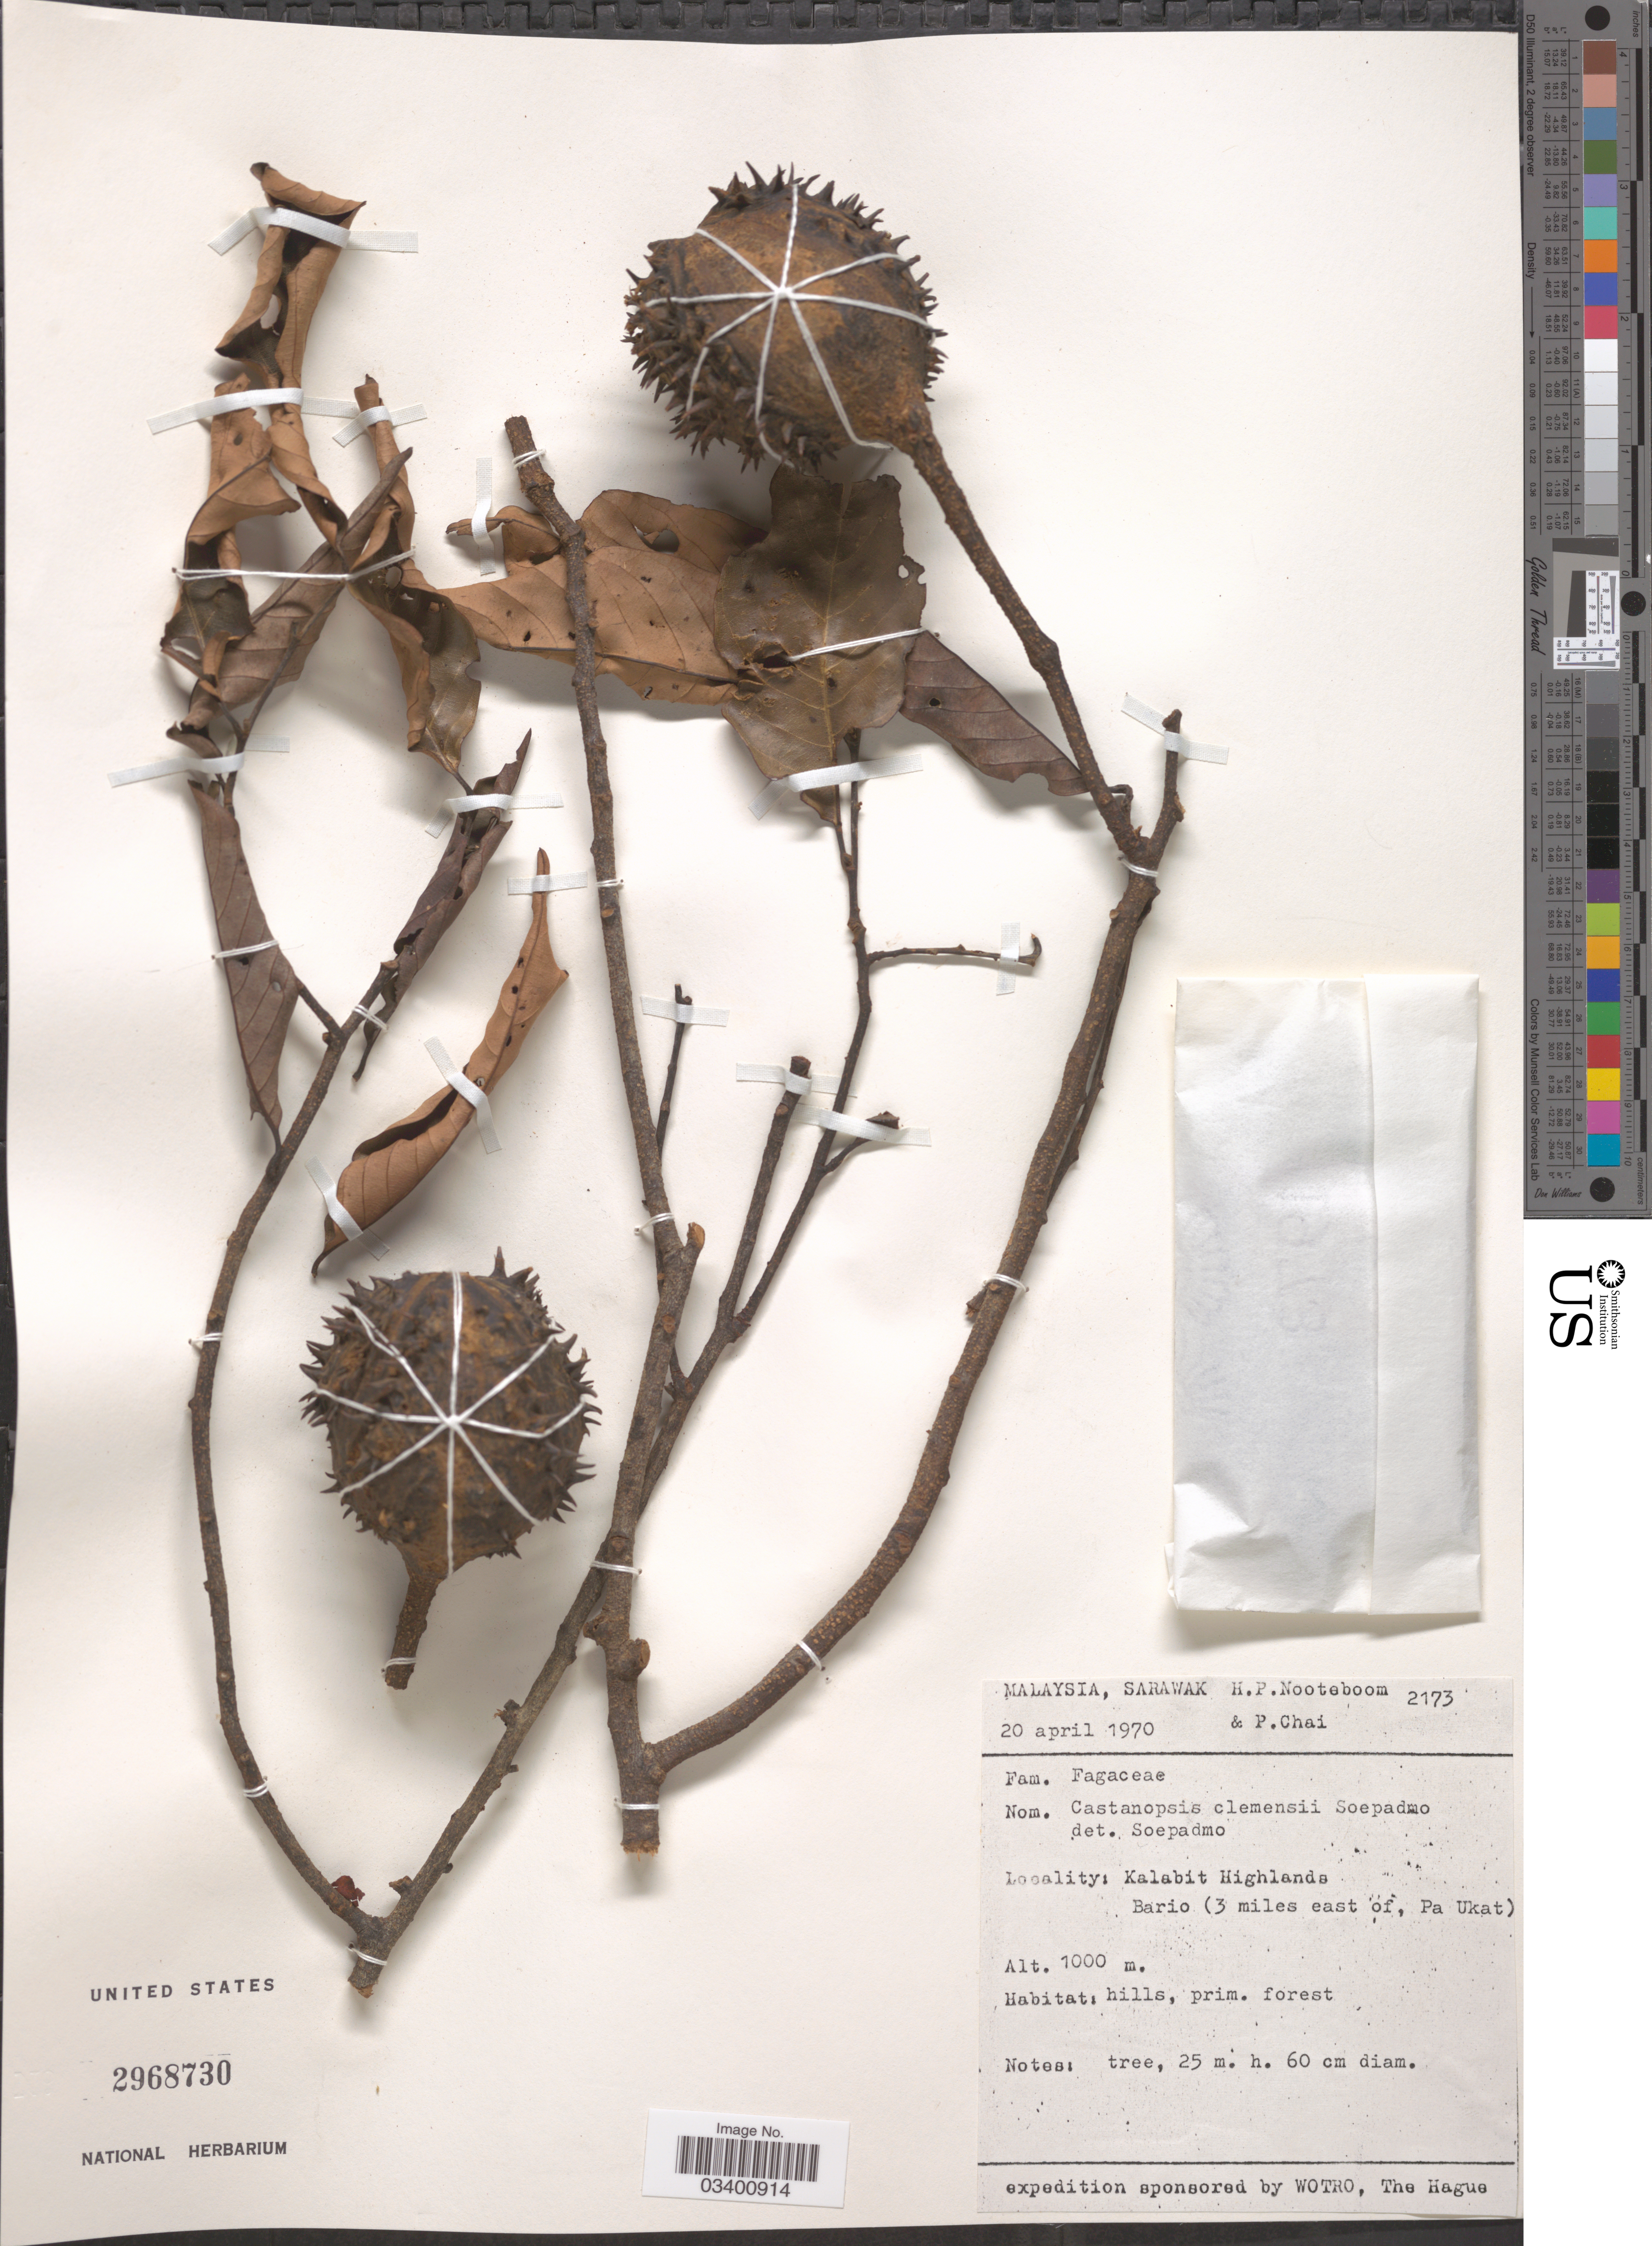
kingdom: Plantae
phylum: Tracheophyta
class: Magnoliopsida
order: Fagales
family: Fagaceae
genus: Castanopsis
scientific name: Castanopsis clemensii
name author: Soepadmo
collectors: H. P. Nooteboom & P. Chai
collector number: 2173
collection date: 1970-04-20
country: Malaysia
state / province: Sarawak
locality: Kalabit Highlands Bario (3 miles east of, Pa Ukat).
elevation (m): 1000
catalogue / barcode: US 2968730